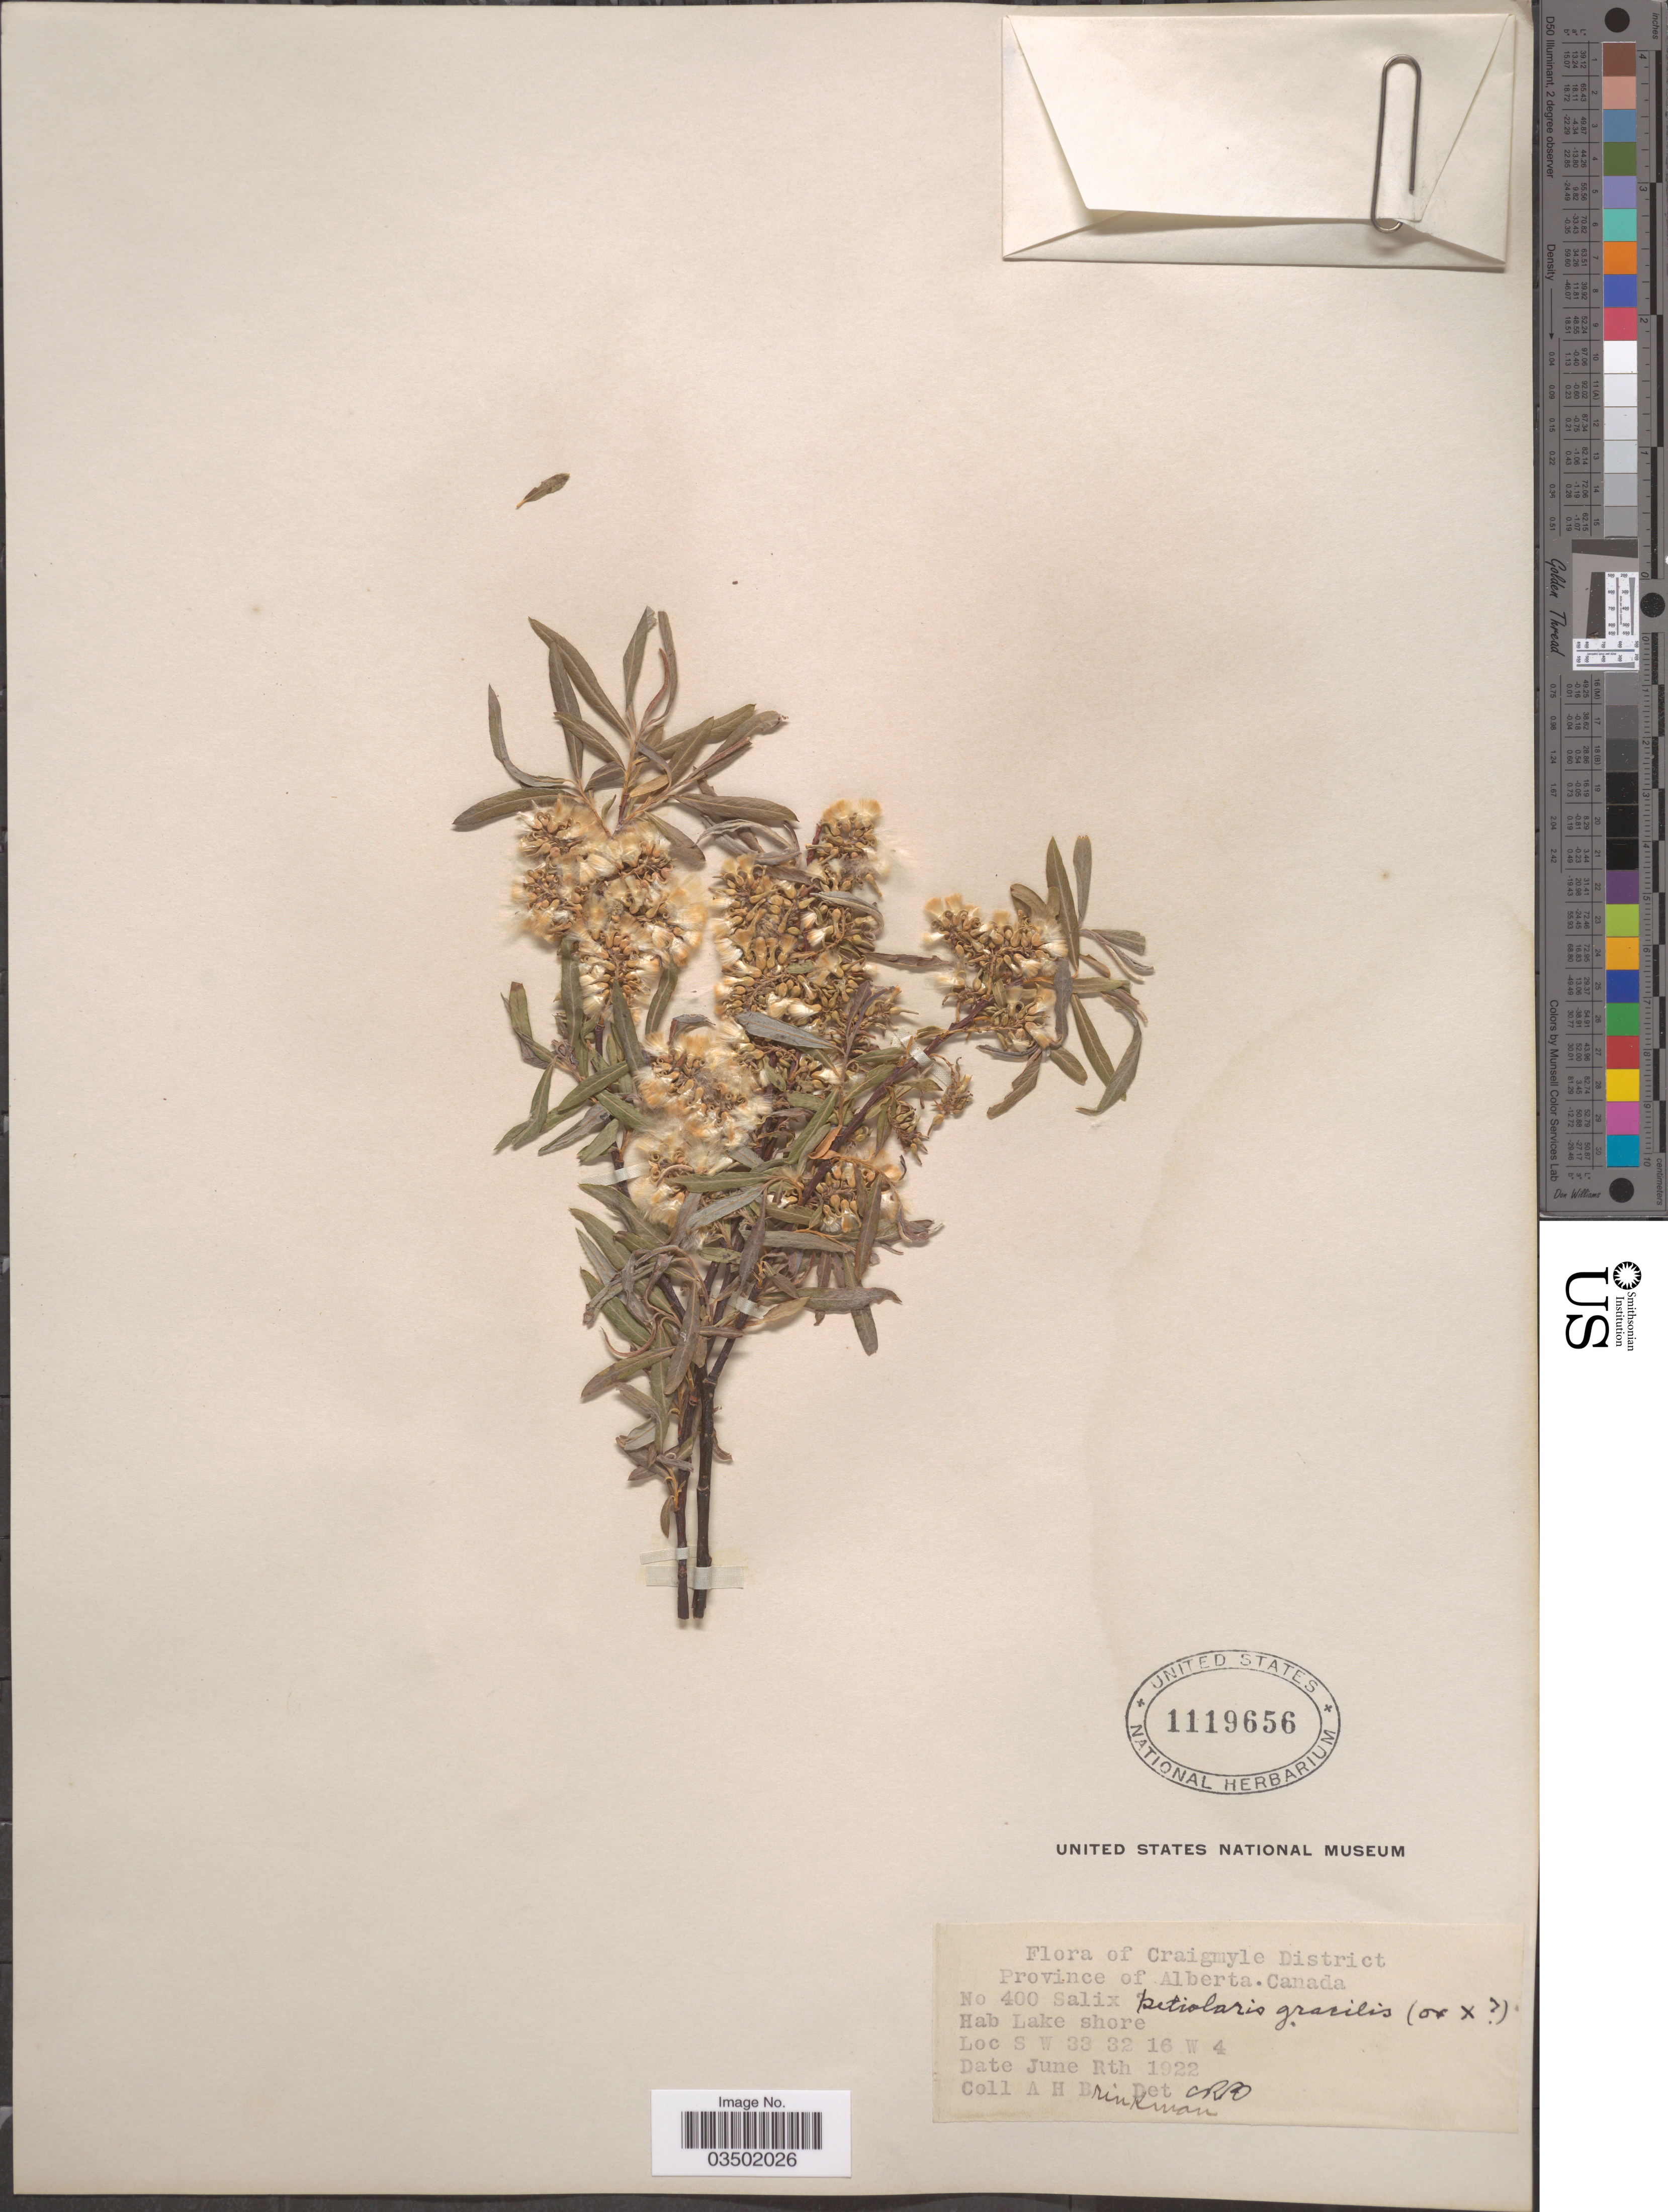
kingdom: Plantae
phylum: Tracheophyta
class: Magnoliopsida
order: Malpighiales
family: Salicaceae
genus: Salix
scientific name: Salix petiolaris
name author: Sm.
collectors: A. Brinkman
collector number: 400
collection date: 1922-06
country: Canada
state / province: Alberta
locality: Craigmyle District. Lake shore. SW 33 32 16 W 4.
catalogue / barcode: US 1119656